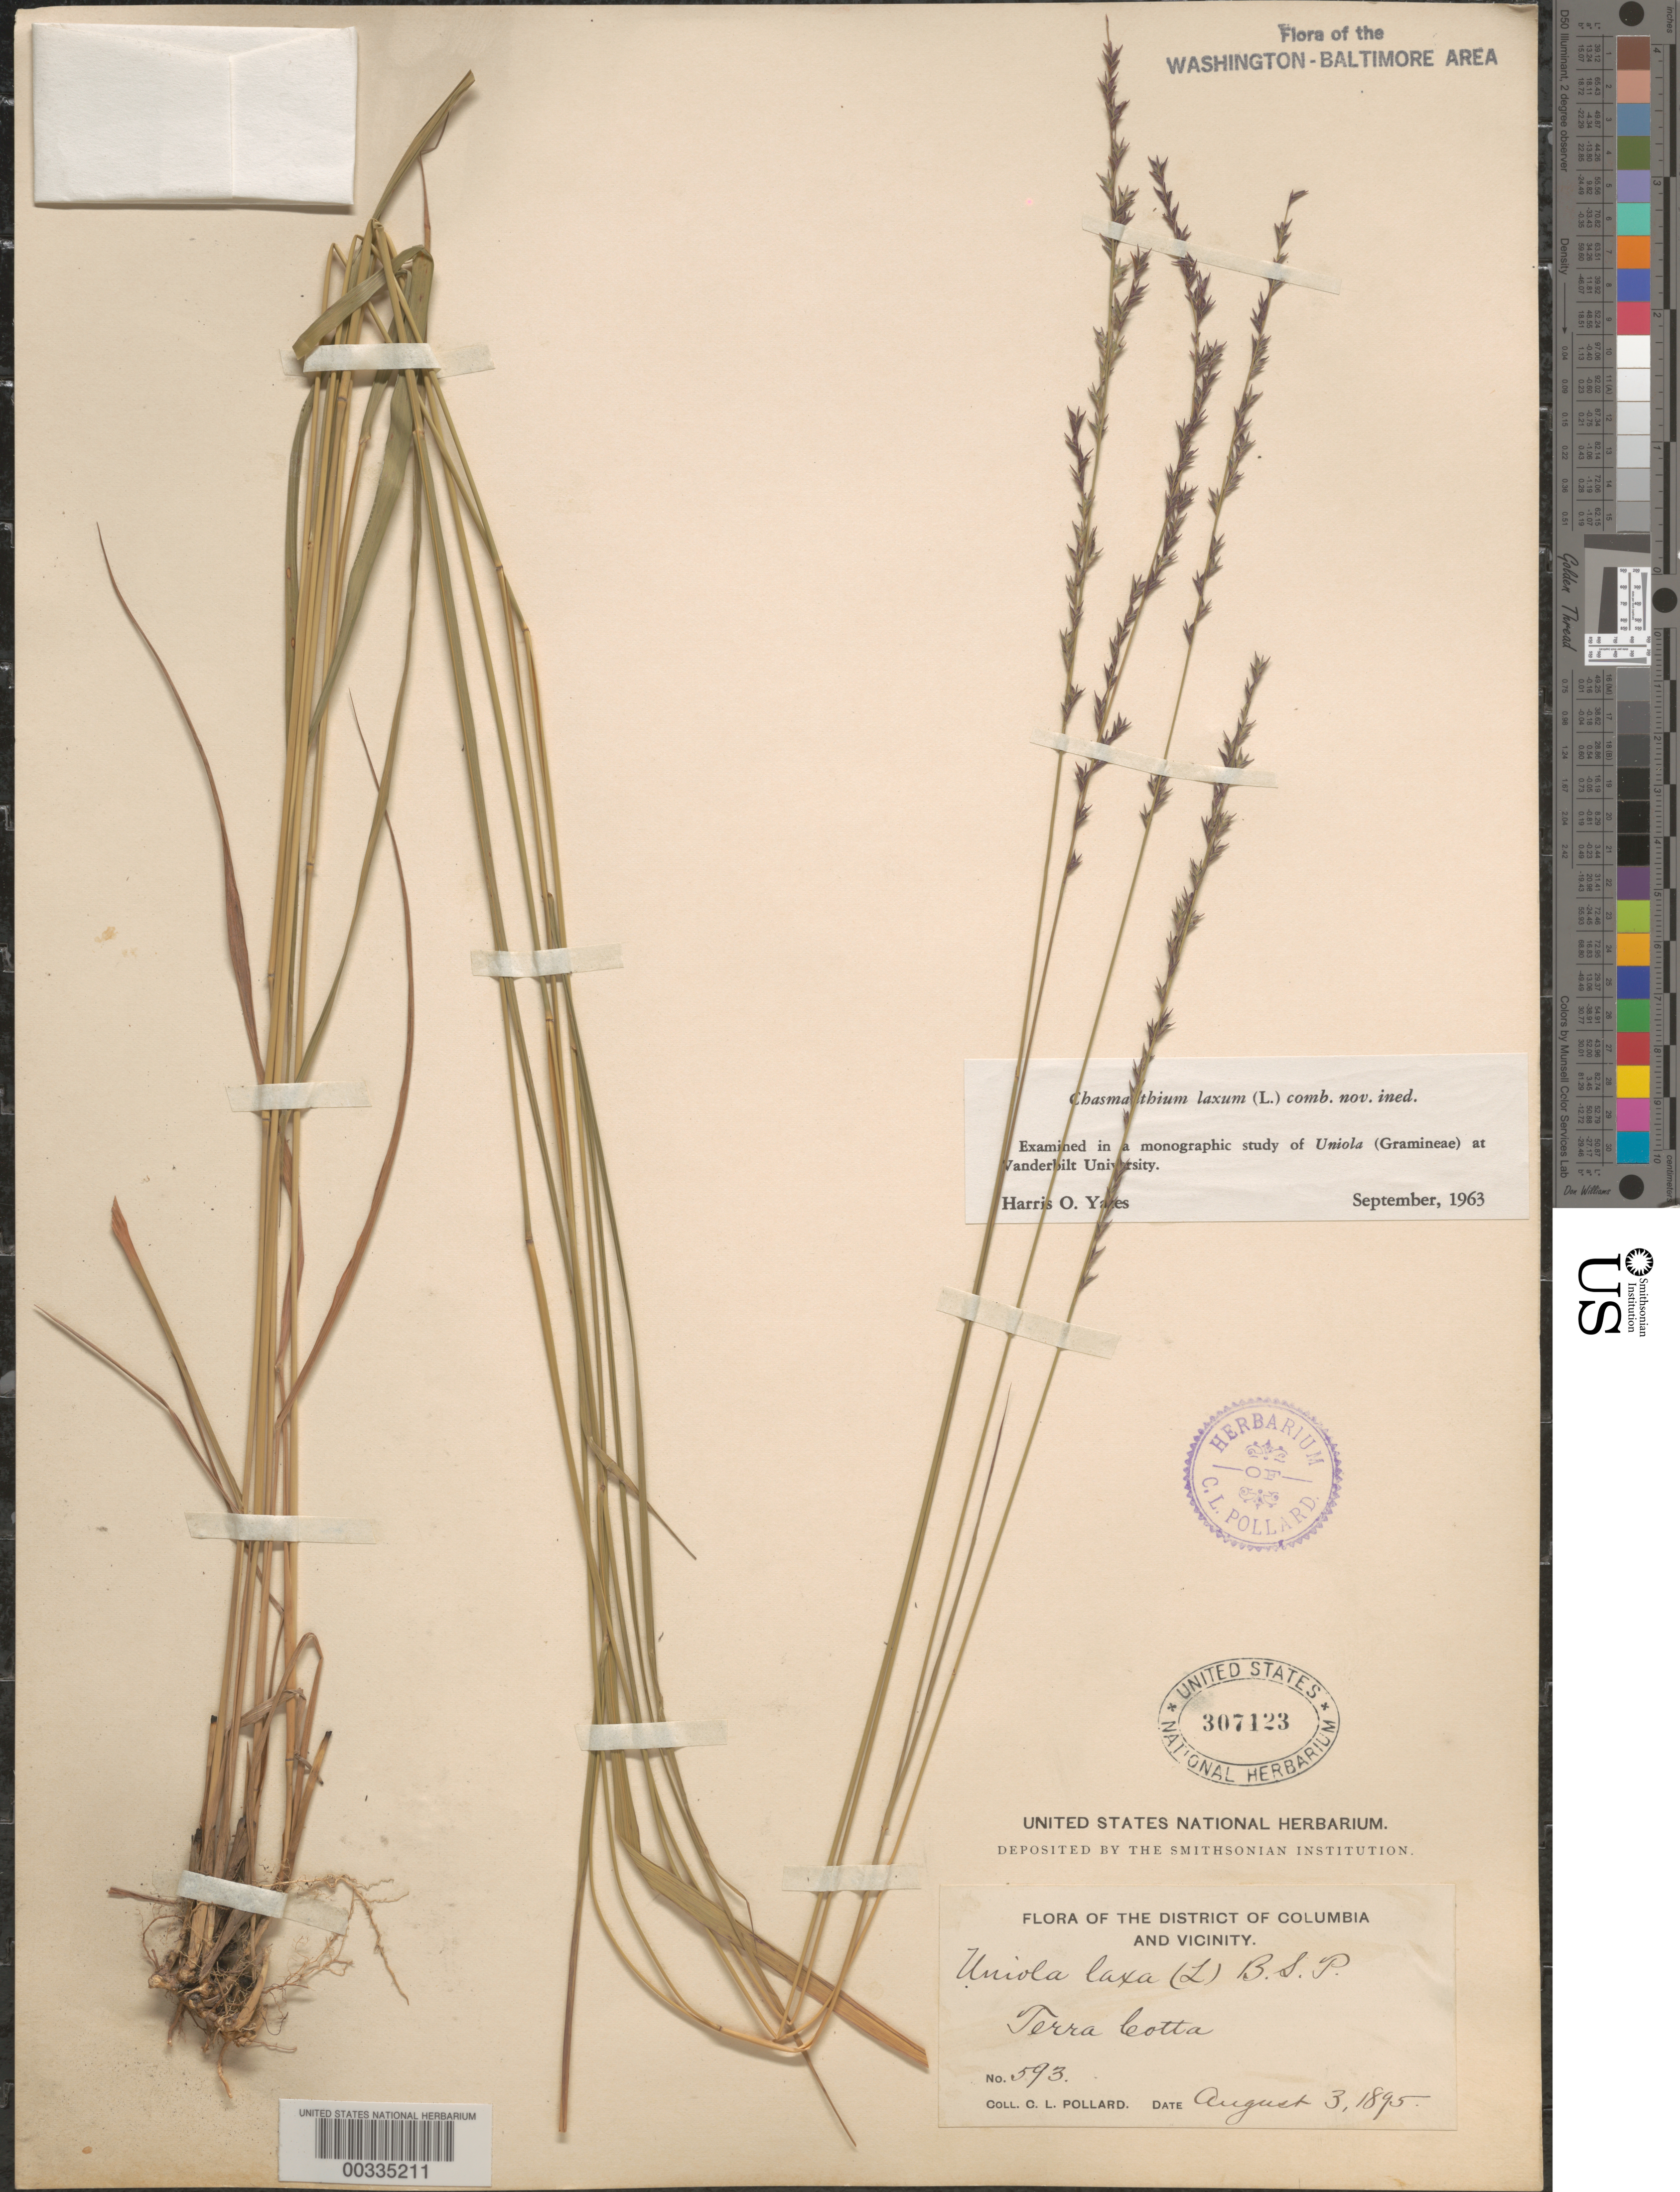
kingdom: Plantae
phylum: Tracheophyta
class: Liliopsida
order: Poales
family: Poaceae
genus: Chasmanthium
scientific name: Chasmanthium laxum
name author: (L.) H.O. Yates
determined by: Yates, H. O.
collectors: C. L. Pollard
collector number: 593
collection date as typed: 03 Aug 1895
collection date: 1895-08-03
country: United States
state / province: District of Columbia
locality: Terra Cotta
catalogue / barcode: US 307123